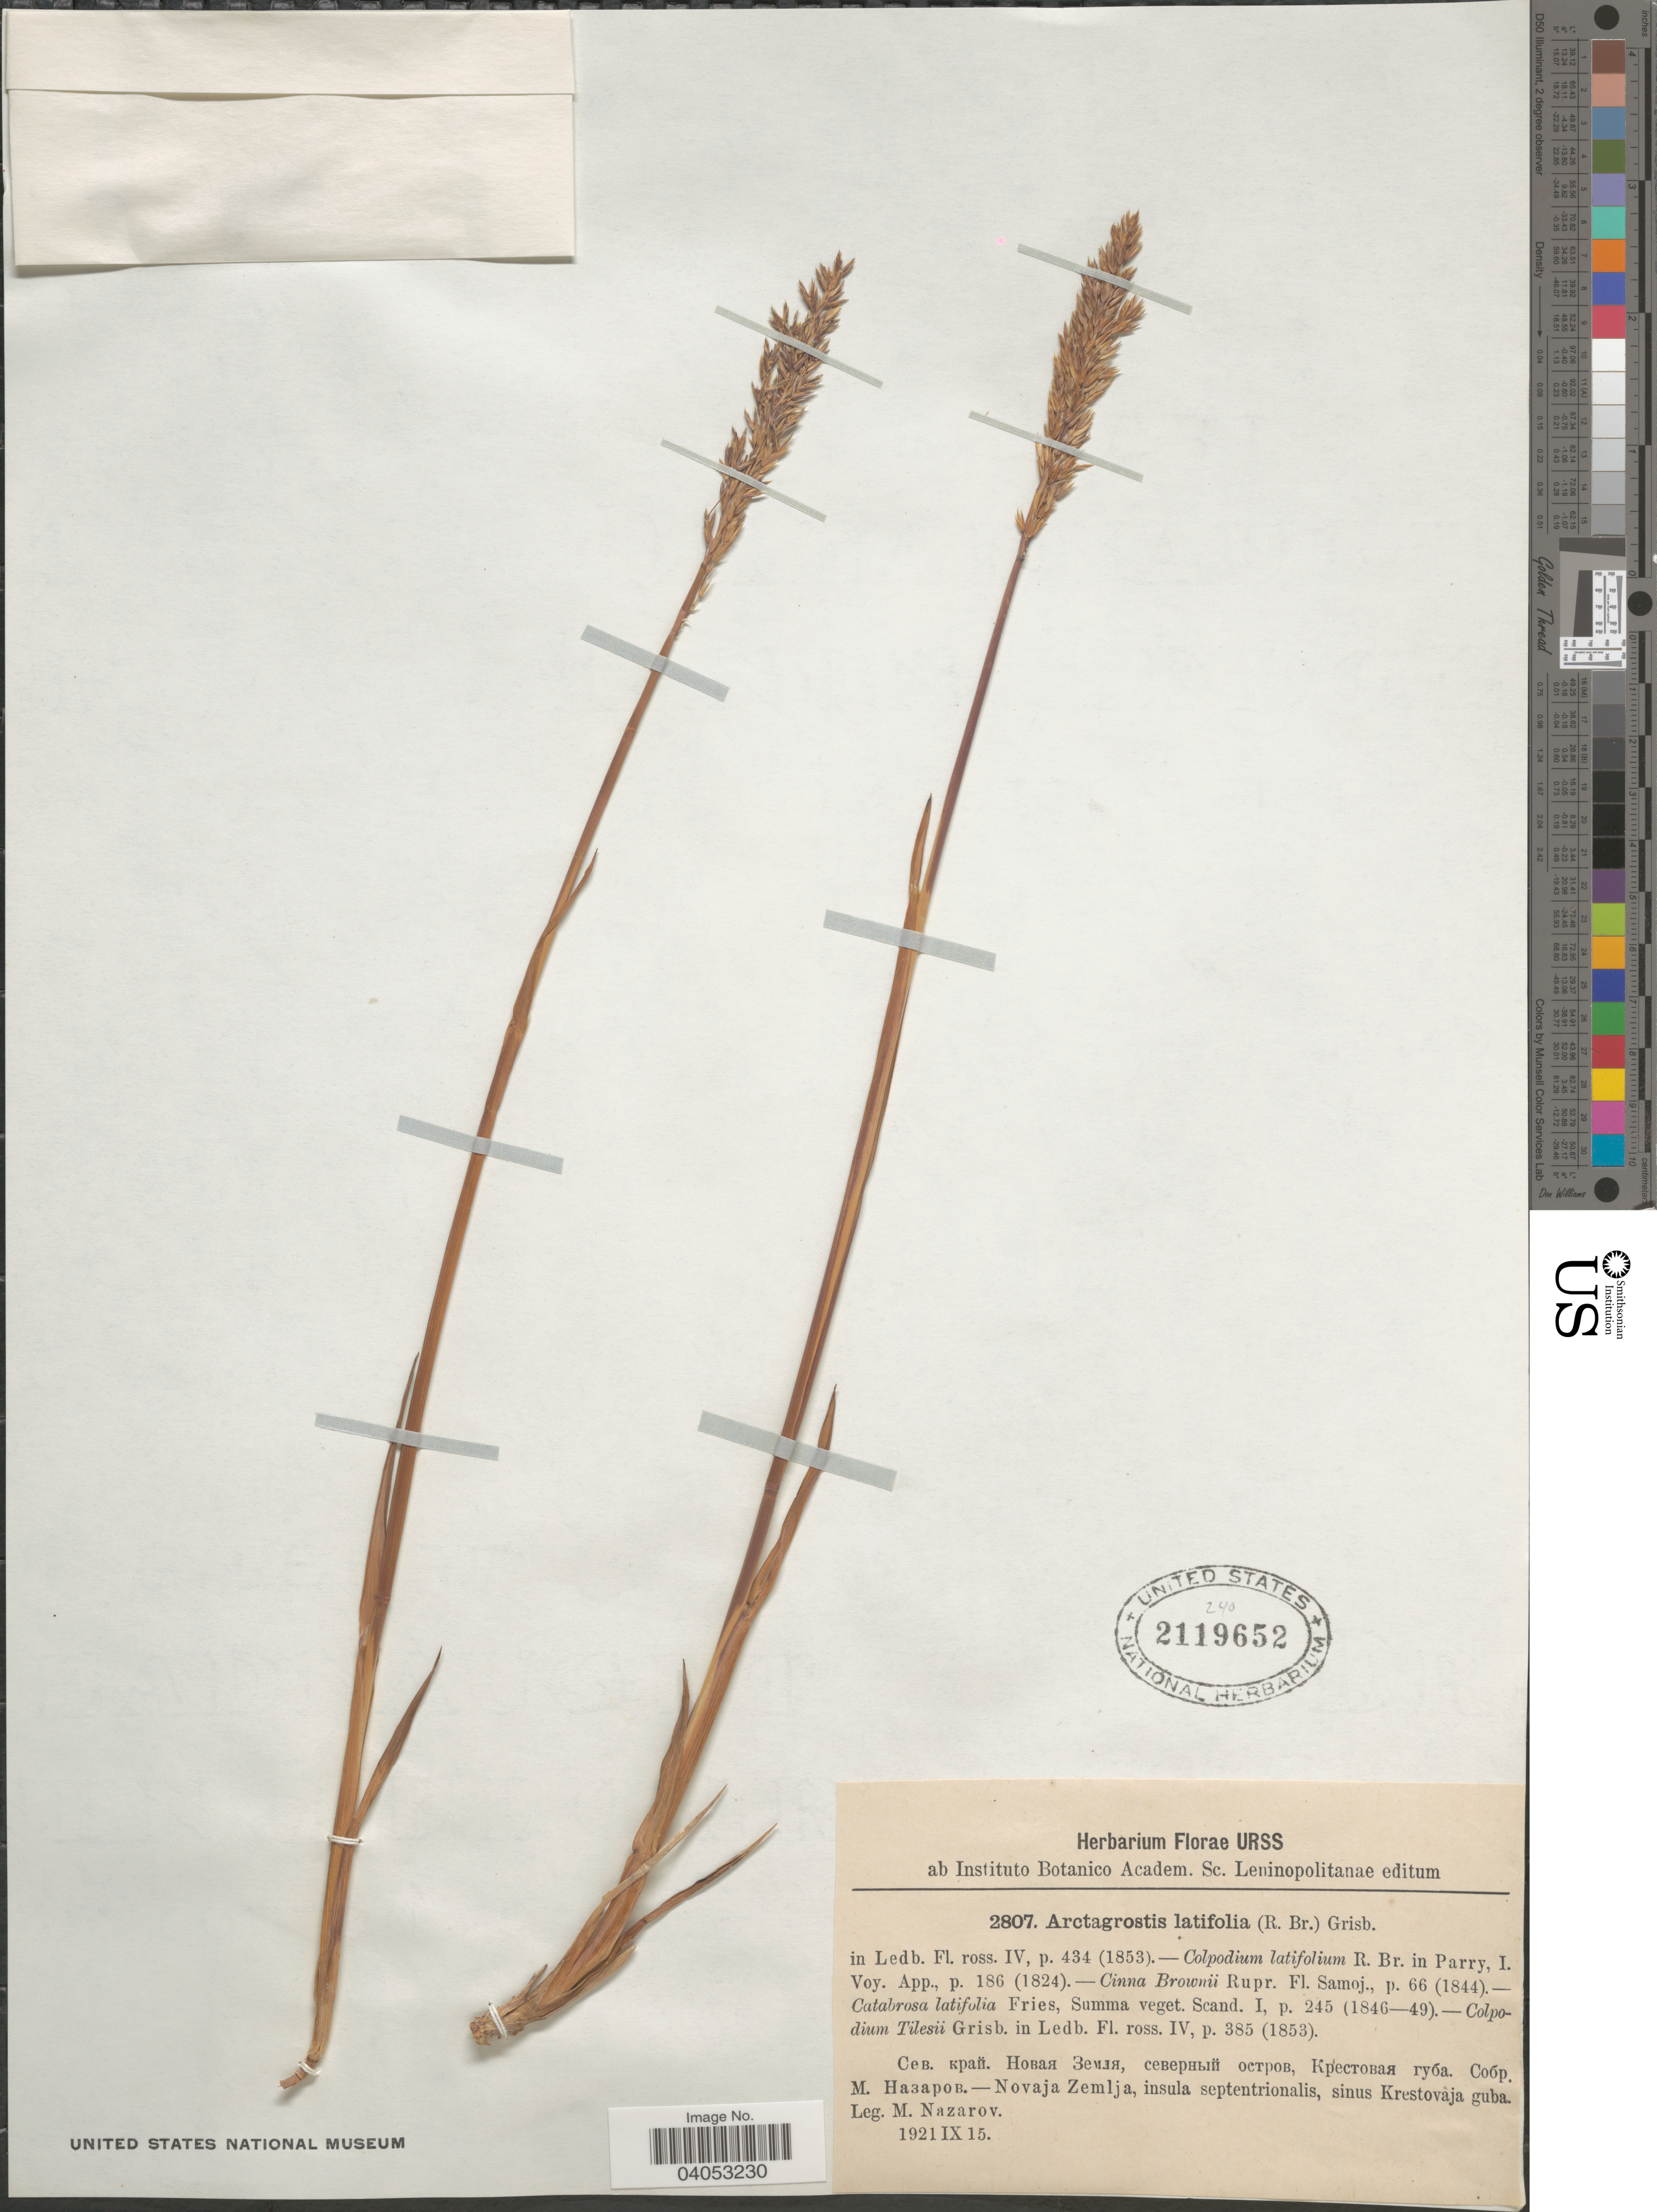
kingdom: Plantae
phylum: Tracheophyta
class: Liliopsida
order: Poales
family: Poaceae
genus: Arctagrostis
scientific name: Arctagrostis latifolia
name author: (R. Br.) Griseb.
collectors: M. Nazarov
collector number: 2807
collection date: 1921-09-15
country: Russian Federation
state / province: Arkhangelsk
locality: URSS. Novaja Zemlja, insula septentrionalis, sinus Krestovaja guba.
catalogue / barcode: US 2119652